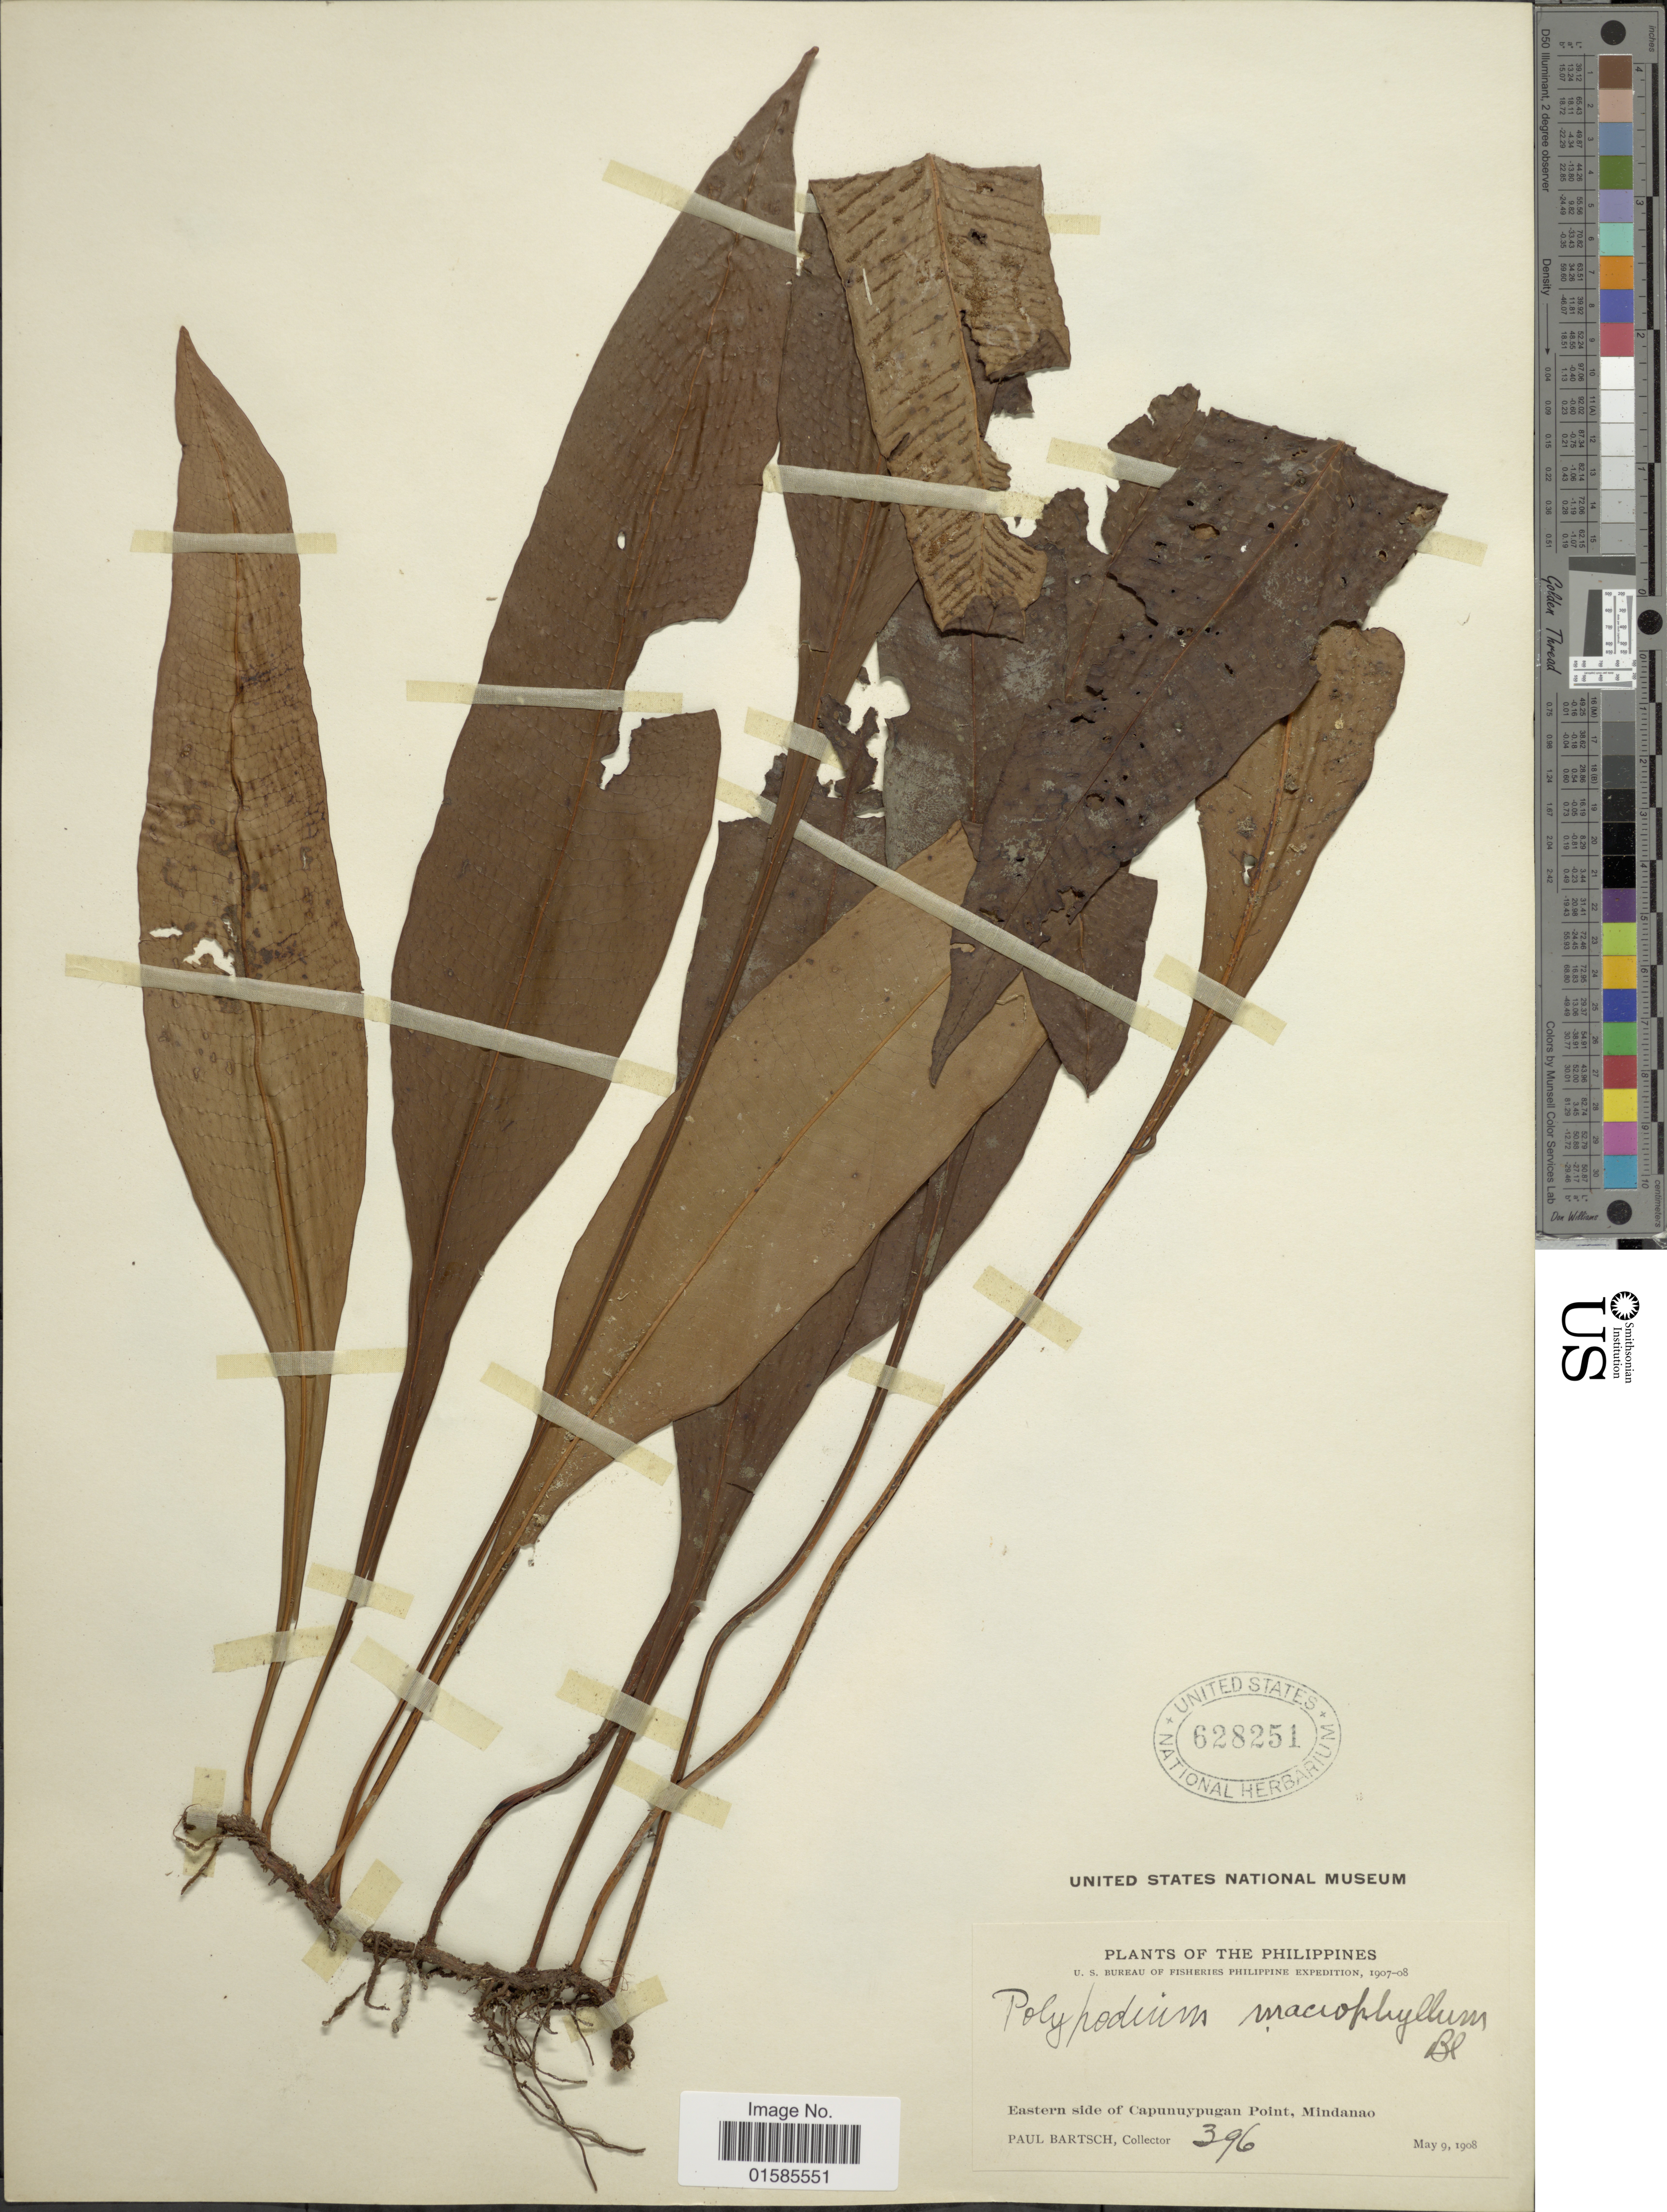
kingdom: Plantae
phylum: Tracheophyta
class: Polypodiopsida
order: Polypodiales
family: Polypodiaceae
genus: Leptochilus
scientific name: Leptochilus macrophyllus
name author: (Blume) Noot.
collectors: P. Bartsch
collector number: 396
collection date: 1908-05-09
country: Philippines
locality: The Philippines, Eastern side of Capunnuypugan Point, Mindanao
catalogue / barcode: US 628251